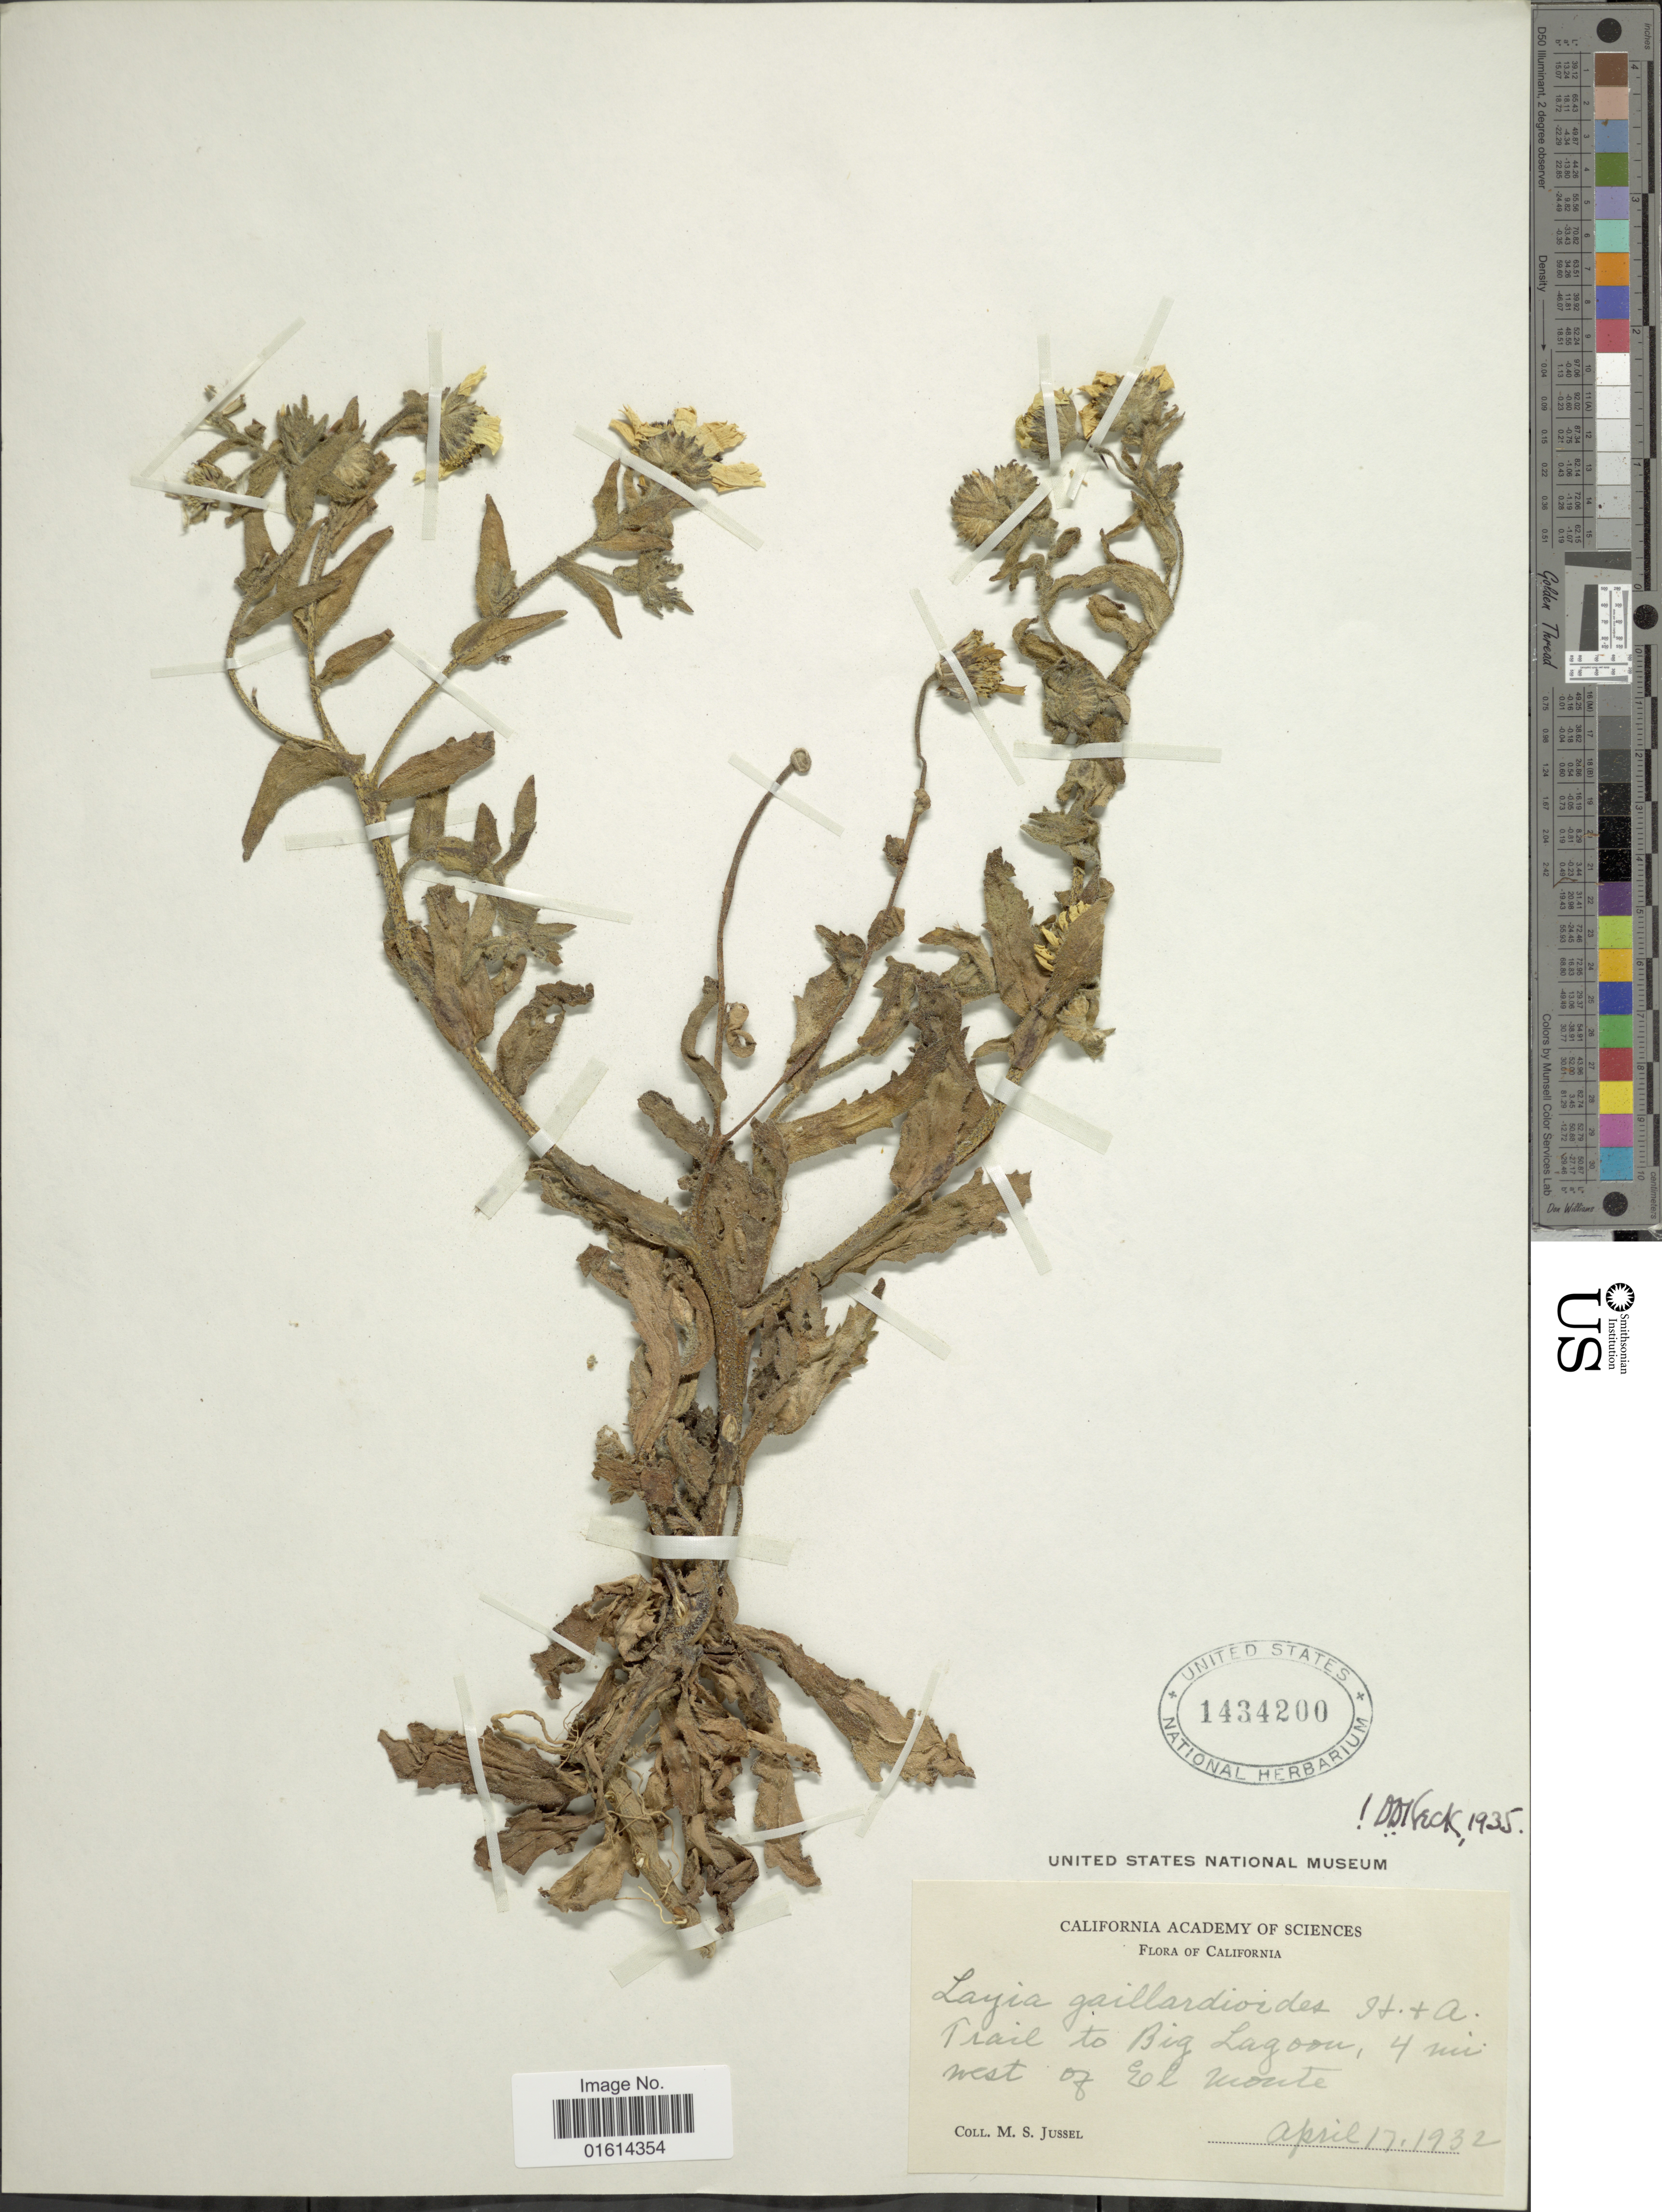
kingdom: Plantae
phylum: Tracheophyta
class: Magnoliopsida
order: Asterales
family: Asteraceae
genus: Layia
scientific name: Layia gaillardioides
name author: (Hook. & Arn.) DC.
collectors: M. Jussel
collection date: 1932-04-17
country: United States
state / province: California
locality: Trail to Big Lagoon, 4 mi. west of El Monte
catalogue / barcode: US 1434200